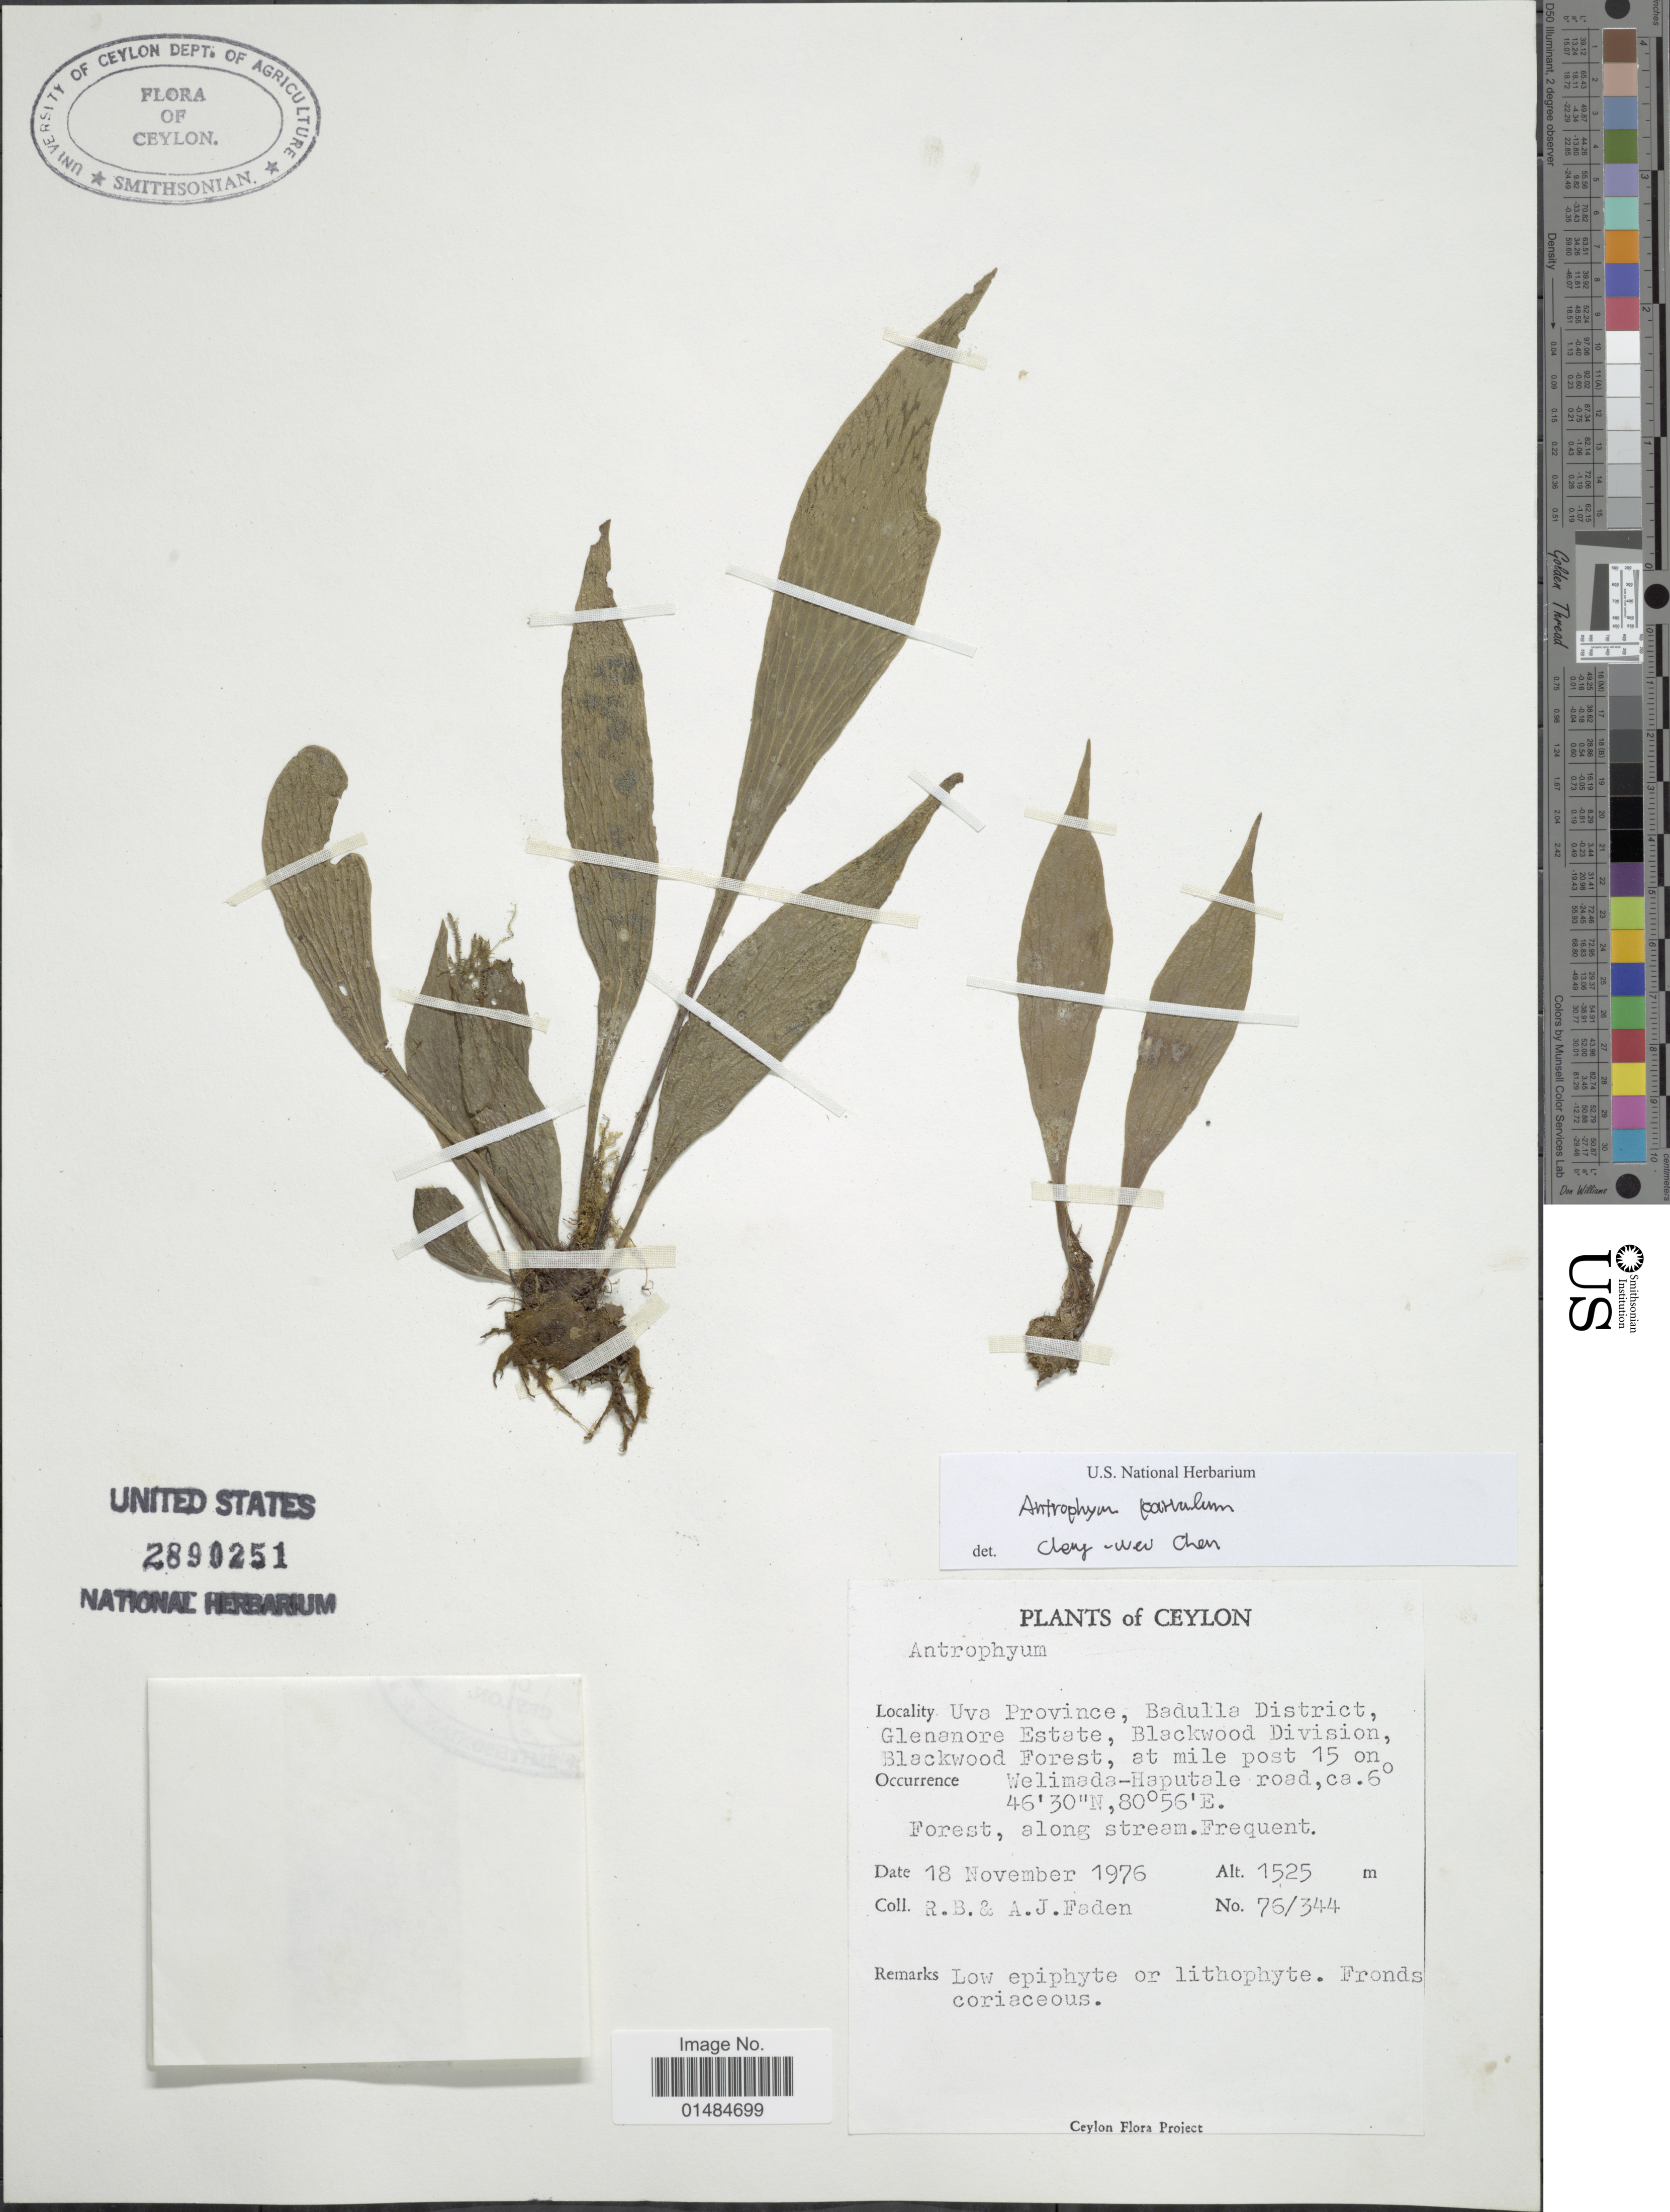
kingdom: Plantae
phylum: Tracheophyta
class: Polypodiopsida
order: Polypodiales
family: Pteridaceae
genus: Antrophyum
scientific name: Antrophyum parvulum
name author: Blume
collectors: R. B. Faden & A. J. Faden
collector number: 76/344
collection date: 1976-11-18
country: Sri Lanka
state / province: Uva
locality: Ceylon. Uva Province, Badulla District, Glenanore Estate, Blackwood Division, Blackwood Forest, at mile post 15 on Welimada-Haputale road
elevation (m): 1525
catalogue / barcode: US 2890251